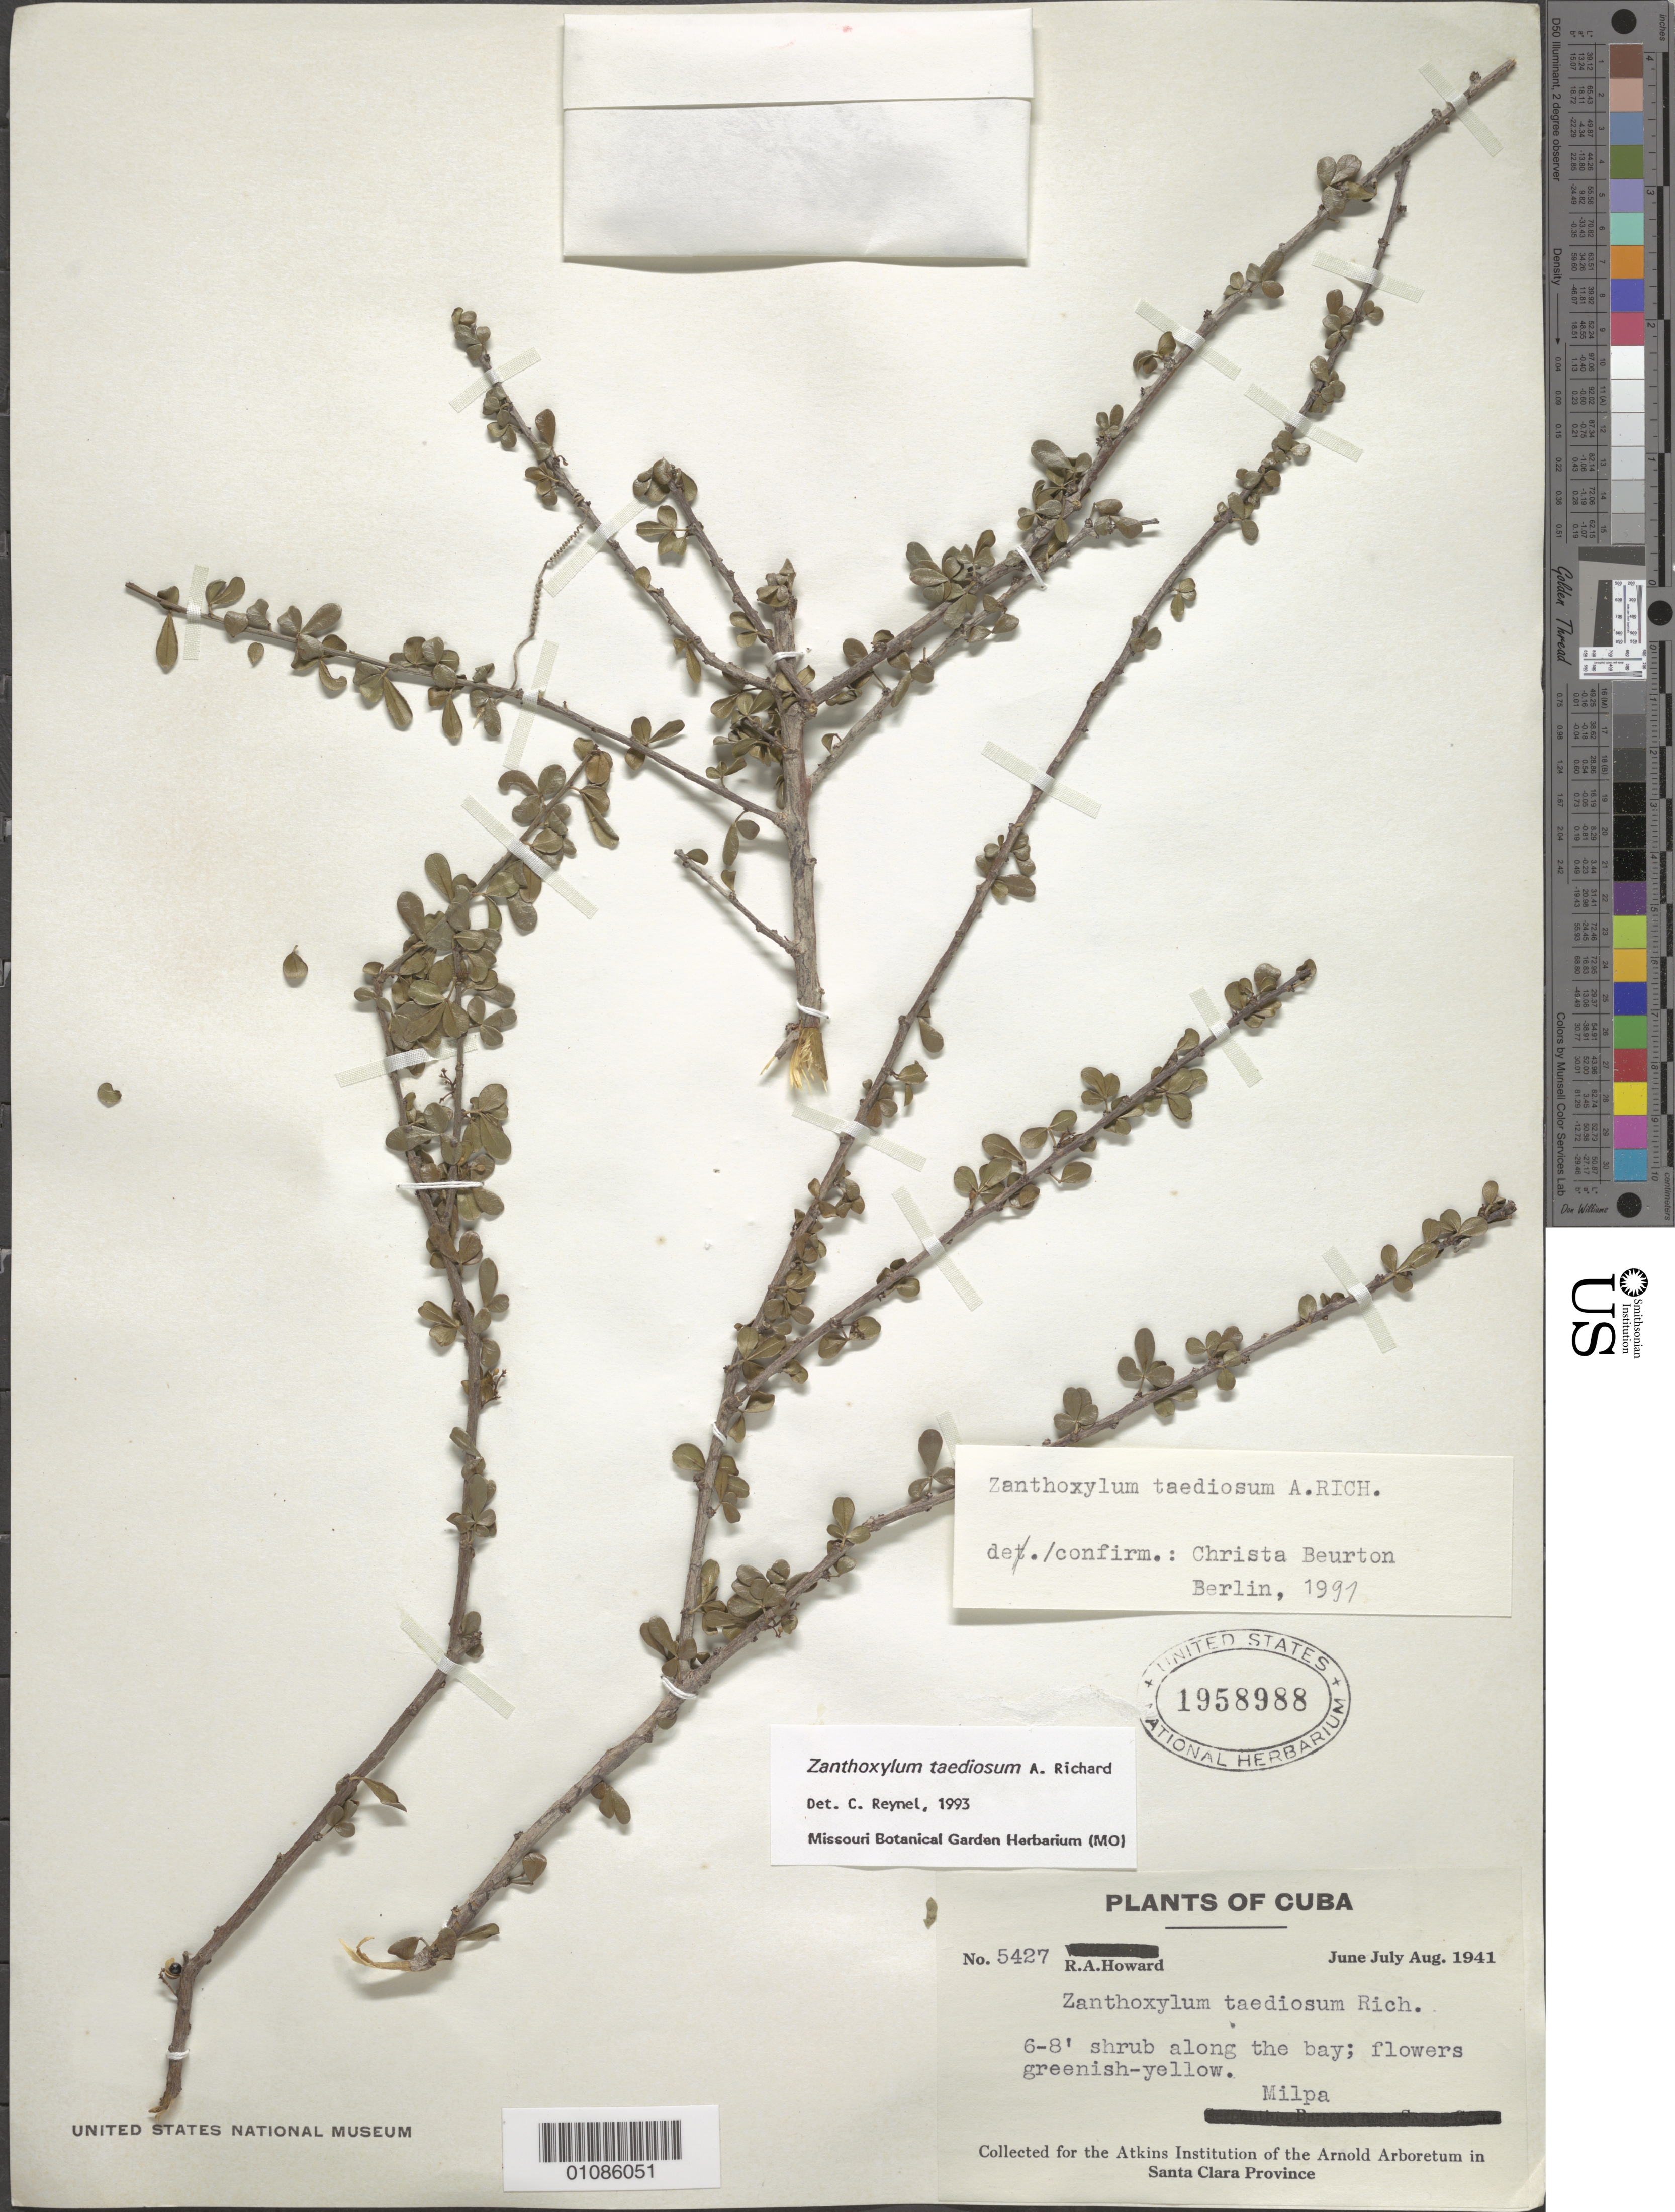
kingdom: Plantae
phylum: Tracheophyta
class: Magnoliopsida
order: Sapindales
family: Rutaceae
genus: Zanthoxylum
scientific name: Zanthoxylum taediosum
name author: A. Rich.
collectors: R. A. Howard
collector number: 5427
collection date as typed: Aug 1941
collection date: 1941-08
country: Cuba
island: Cuba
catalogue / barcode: US 1958988